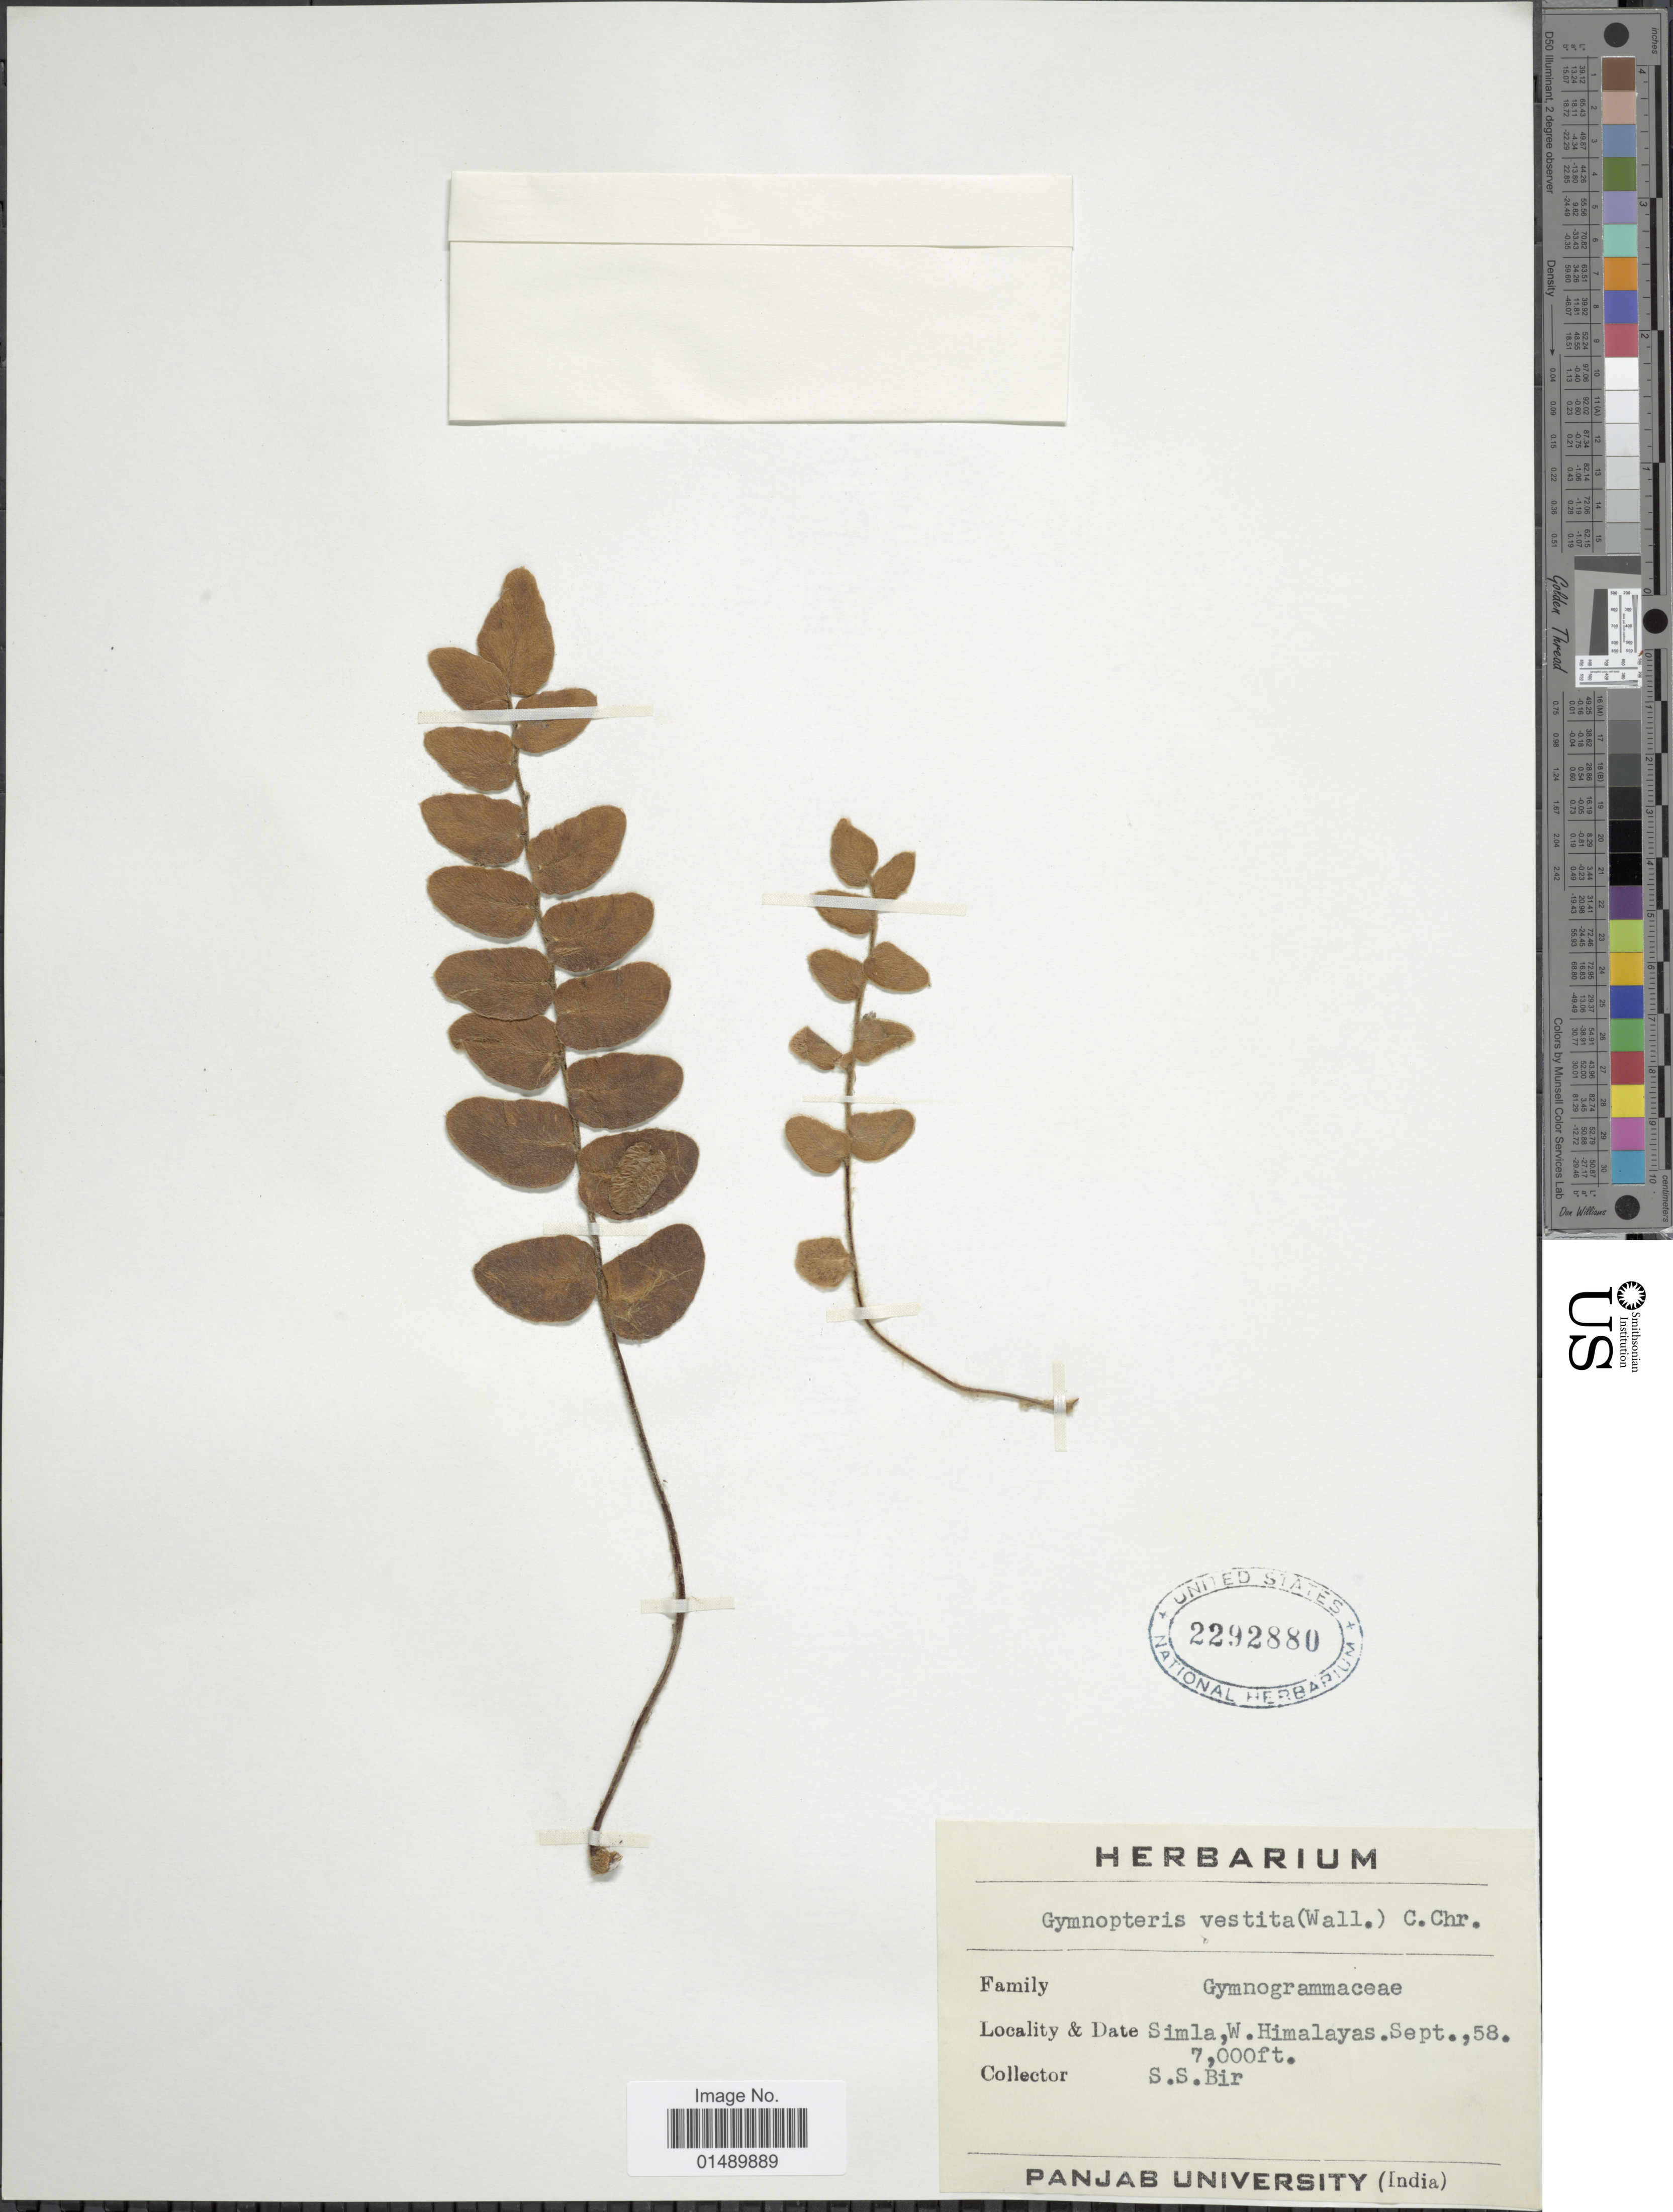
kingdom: Plantae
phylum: Tracheophyta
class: Polypodiopsida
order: Polypodiales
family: Pteridaceae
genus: Paragymnopteris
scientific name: Paragymnopteris vestita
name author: (Wall. ex C. Presl) K.H. Shing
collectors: S. S. Bir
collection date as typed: Transcribed d/m/y: /9/58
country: India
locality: Simla, W. Himalayas.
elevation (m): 2134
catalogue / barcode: US 2292880